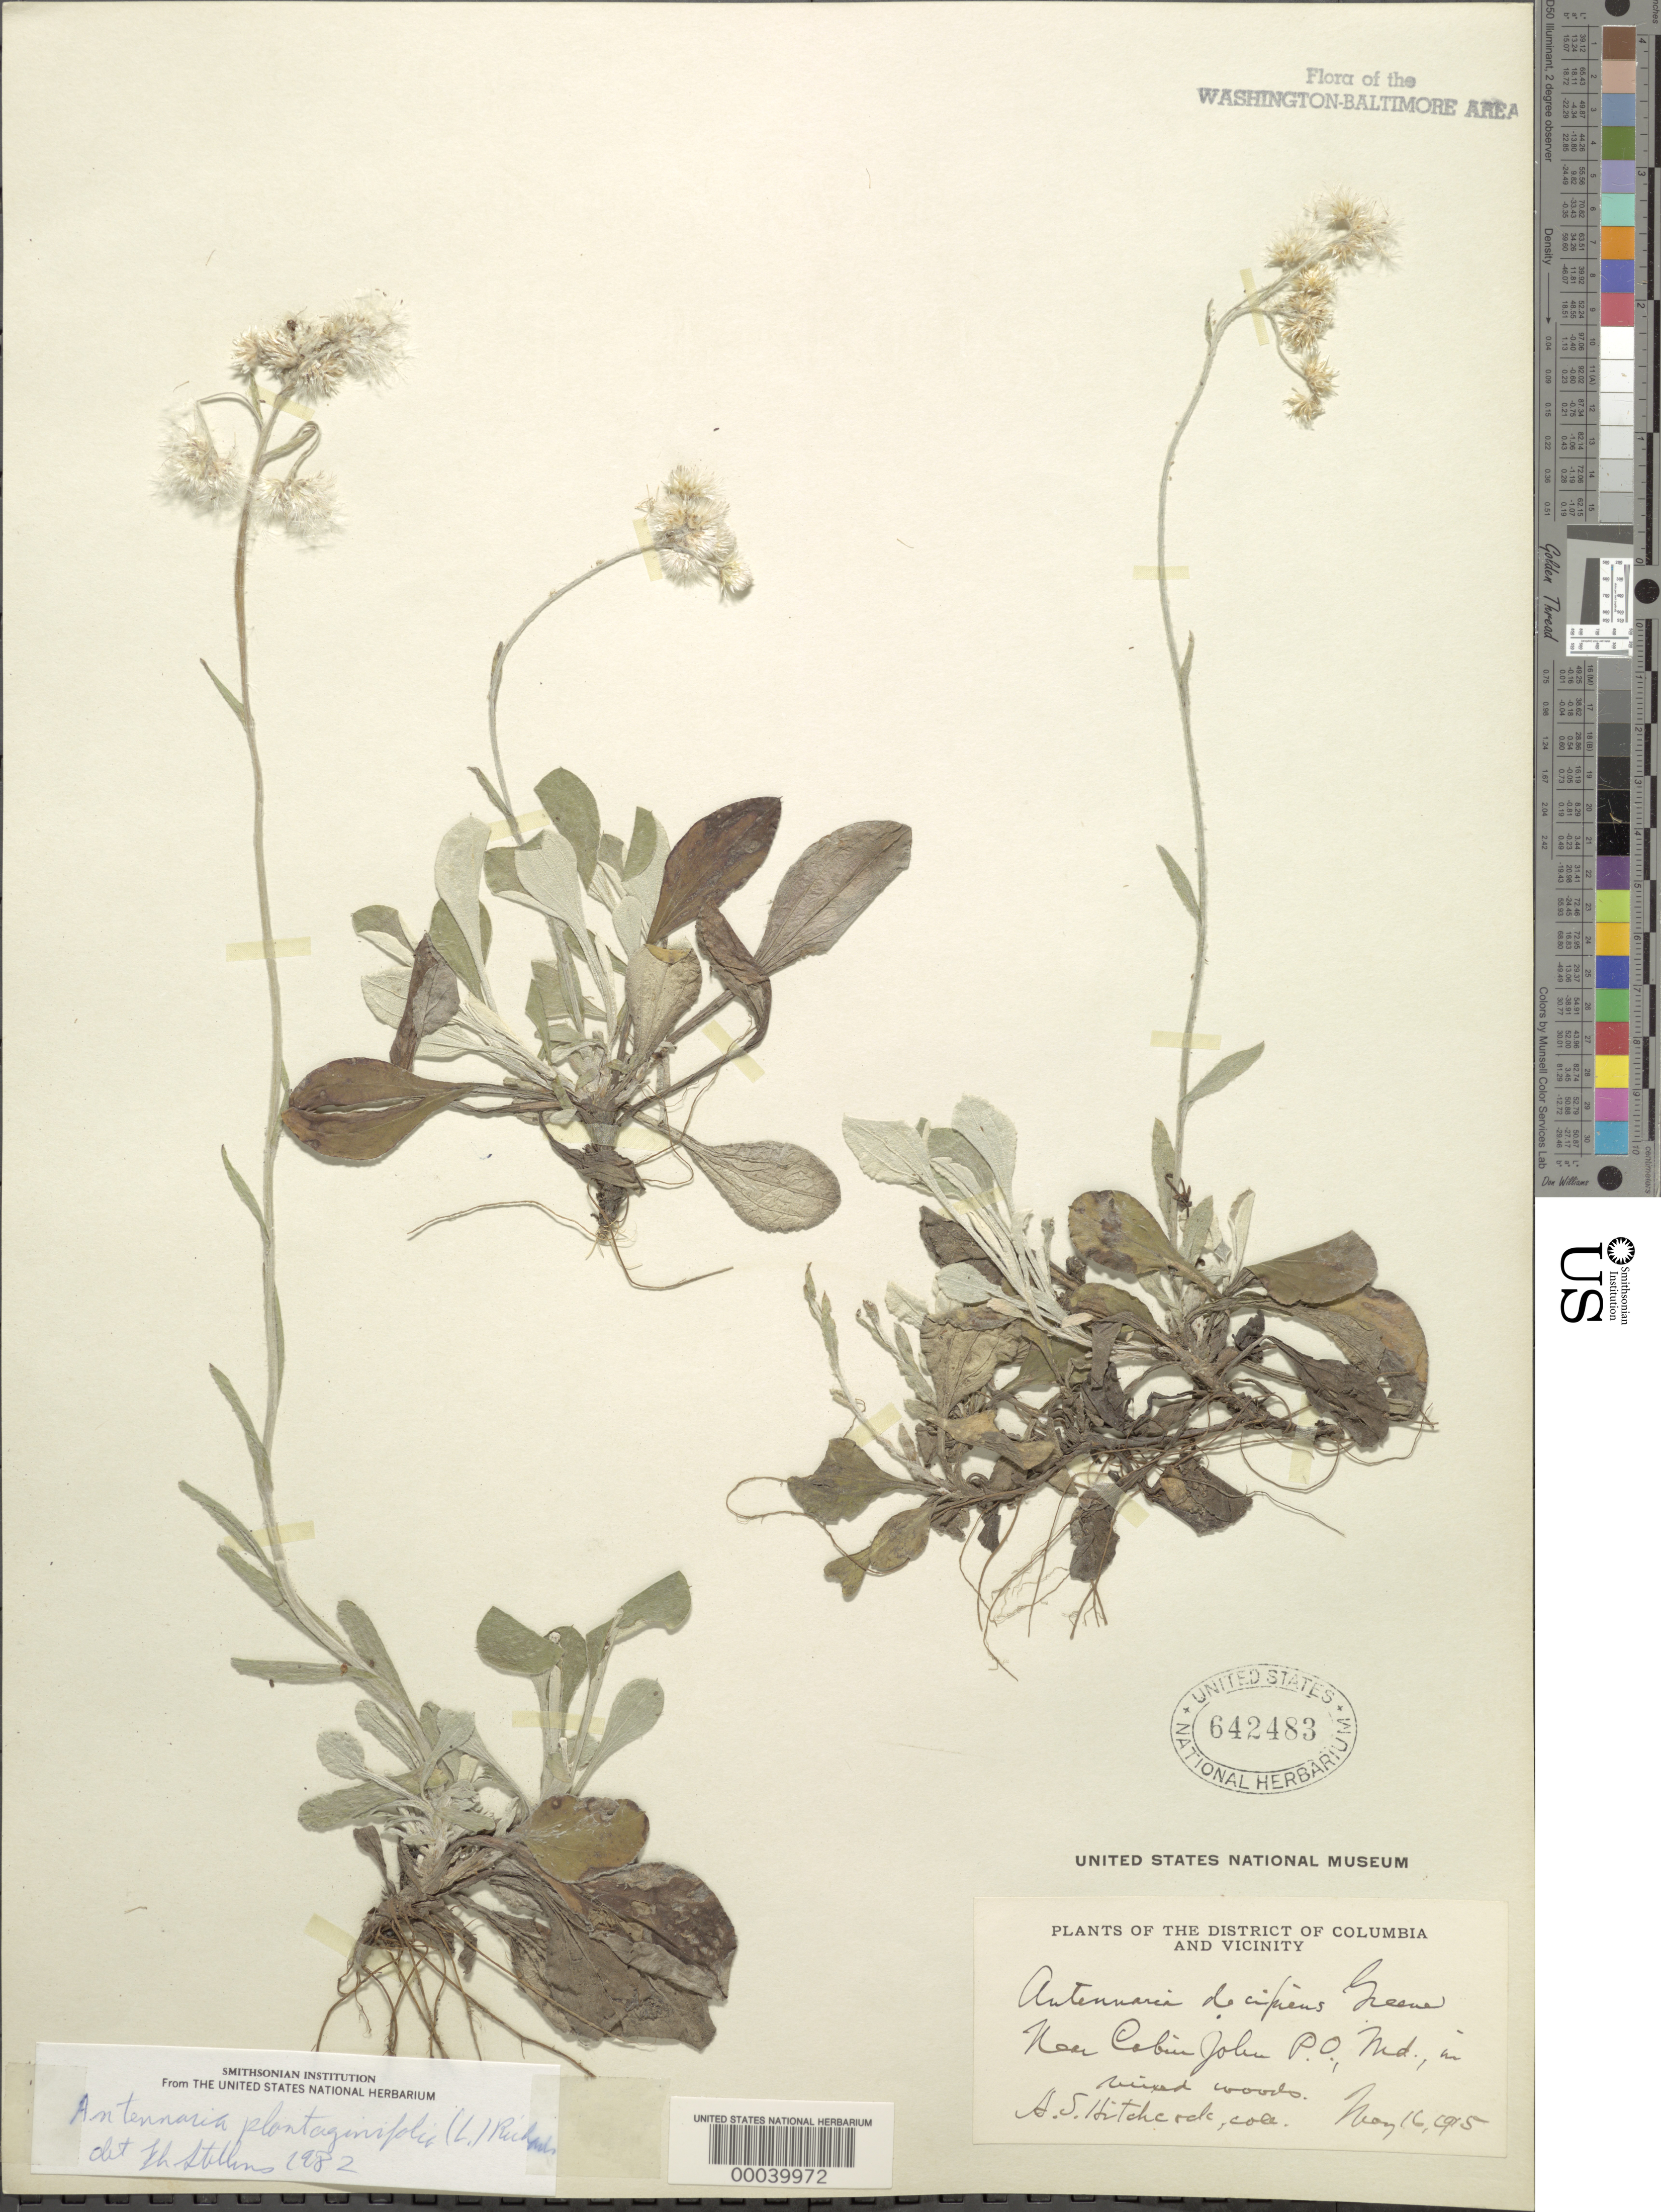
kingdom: Plantae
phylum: Tracheophyta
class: Magnoliopsida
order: Asterales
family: Asteraceae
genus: Antennaria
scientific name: Antennaria plantaginifolia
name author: (L.) Richardson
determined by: Stebbins, G. L.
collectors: A. S. Hitchcock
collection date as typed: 16 May 1915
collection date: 1915-05-16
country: United States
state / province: Maryland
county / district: Montgomery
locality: Near Cabin John P.O.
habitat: Mixed woods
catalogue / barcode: US 642483